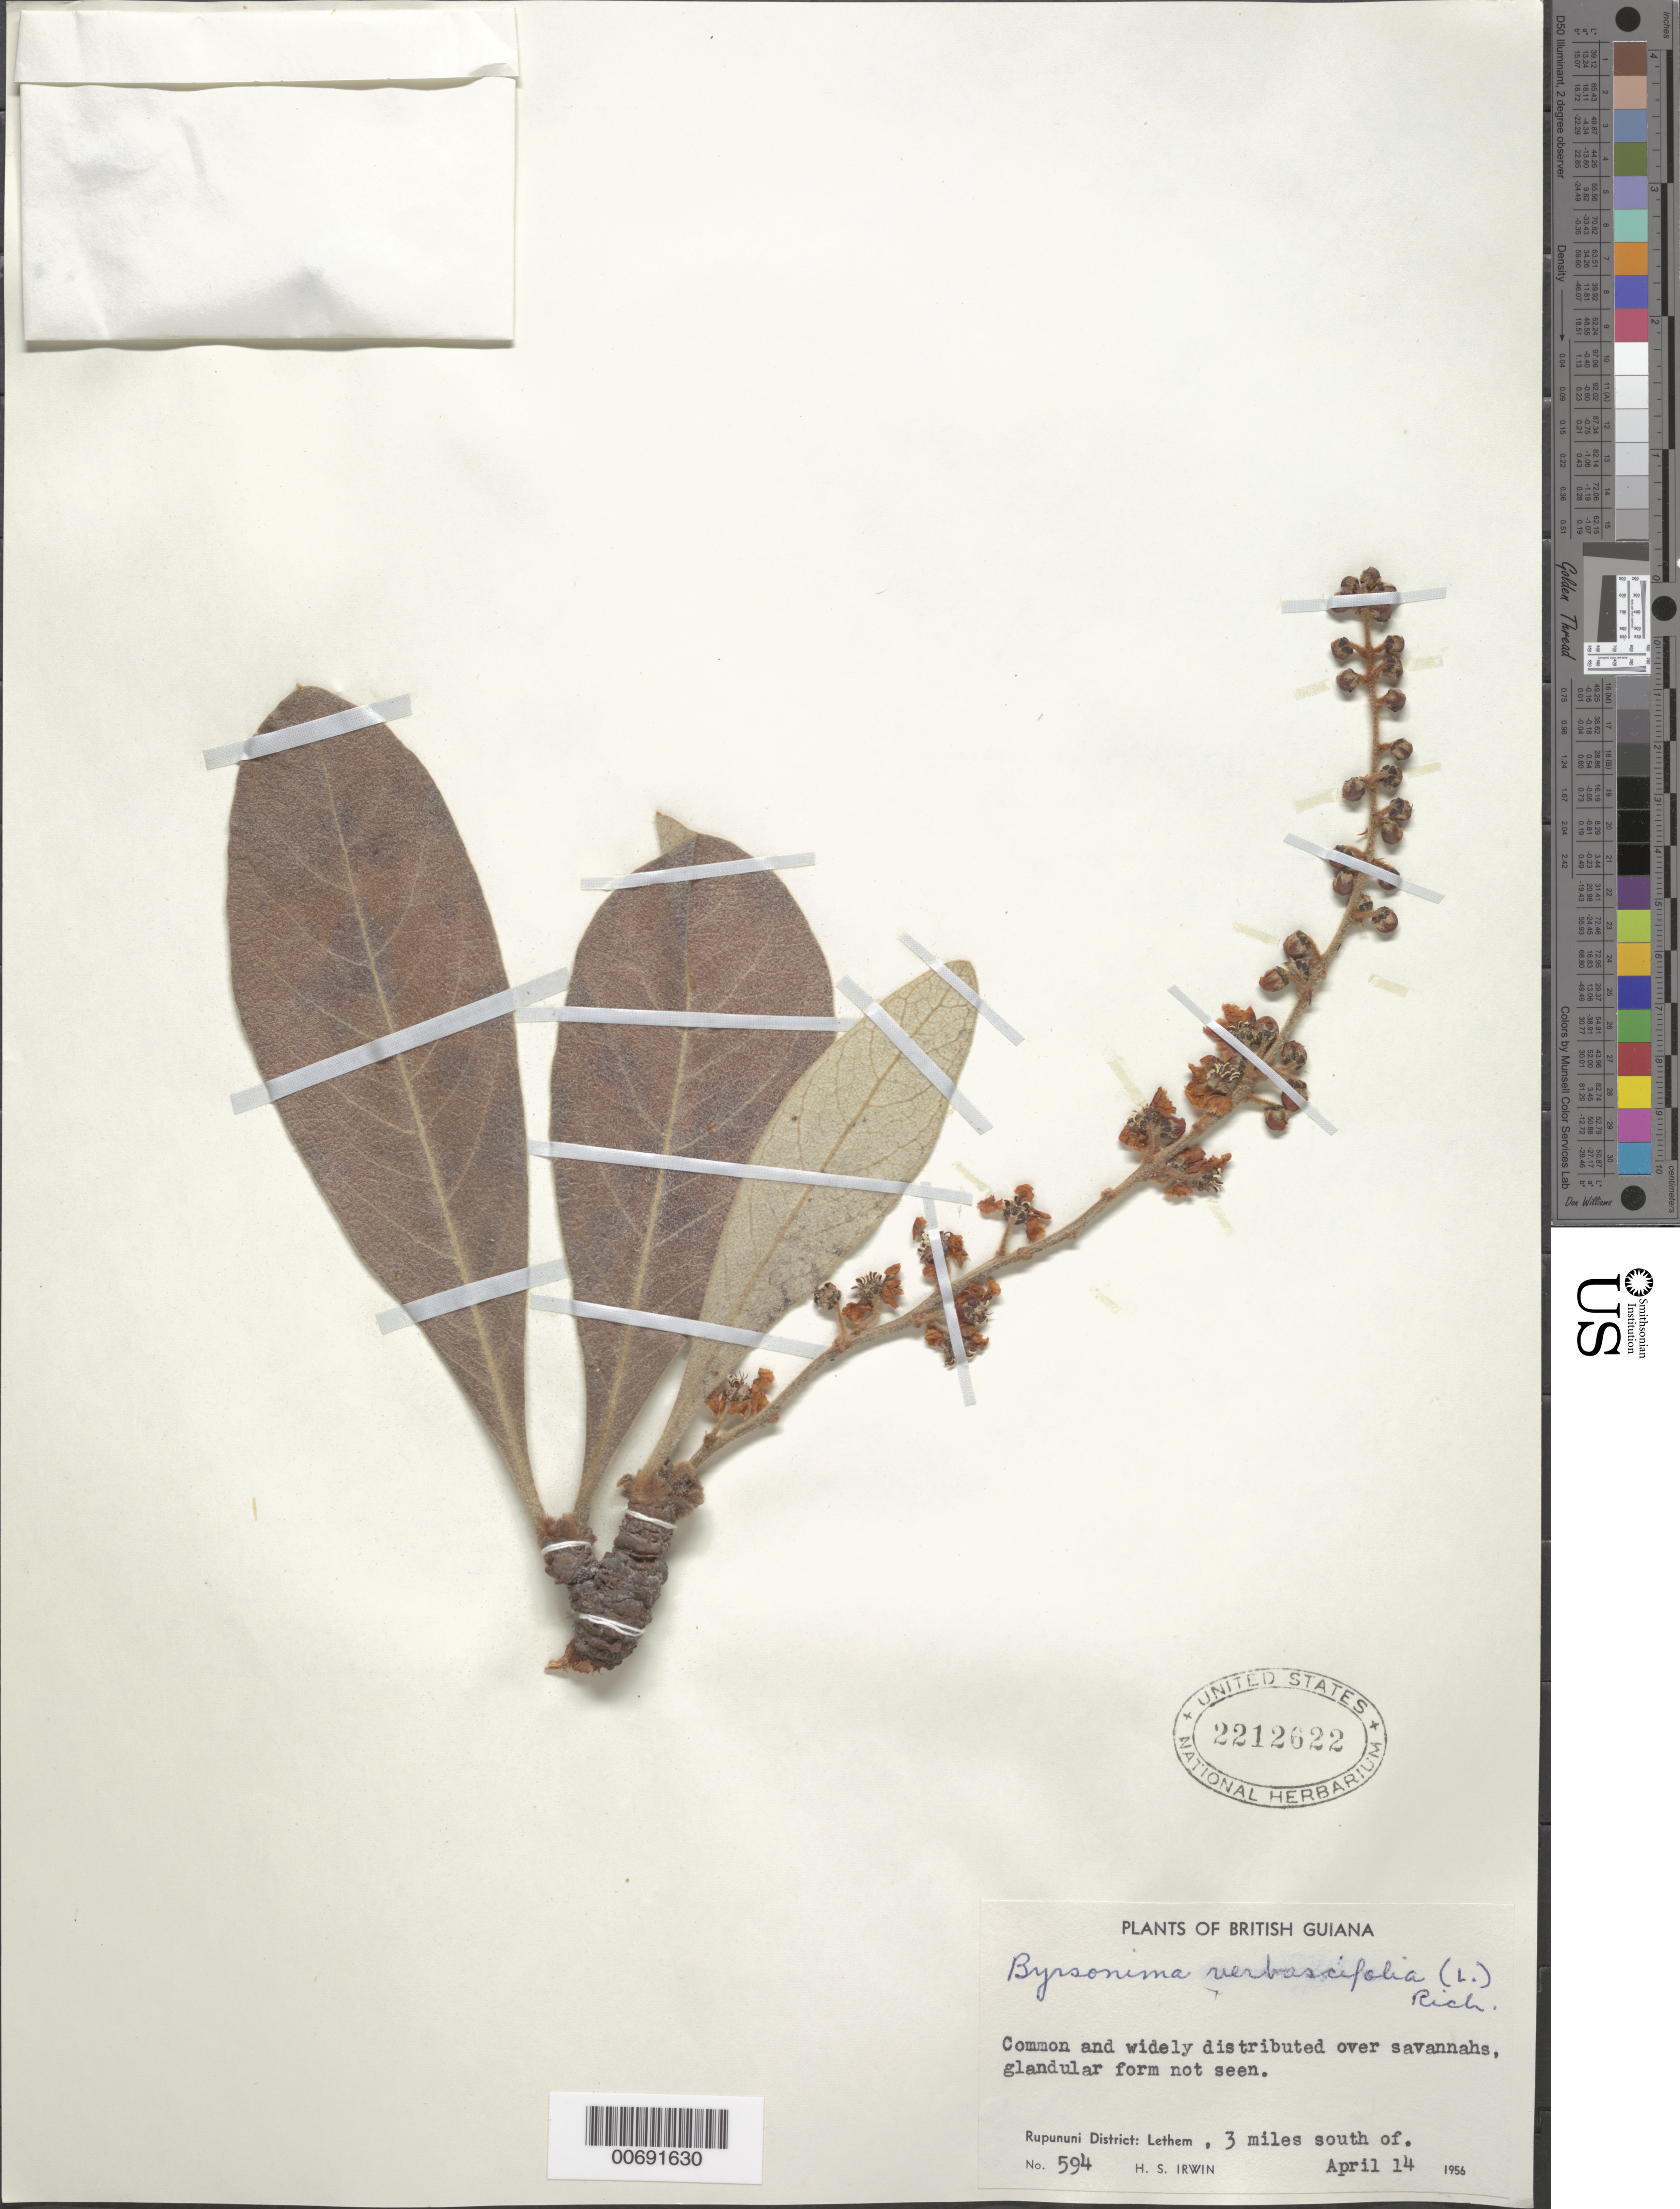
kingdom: Plantae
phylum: Tracheophyta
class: Magnoliopsida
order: Malpighiales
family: Malpighiaceae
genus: Byrsonima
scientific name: Byrsonima verbascifolia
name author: (L.) DC.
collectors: H. Irwin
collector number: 594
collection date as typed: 14-Apr-56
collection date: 1956-04-14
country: Guyana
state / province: U. Takutu-U. Essequibo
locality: Rupununi Dist., 3 mi. S of Lethem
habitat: Savanna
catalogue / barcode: US 2212622